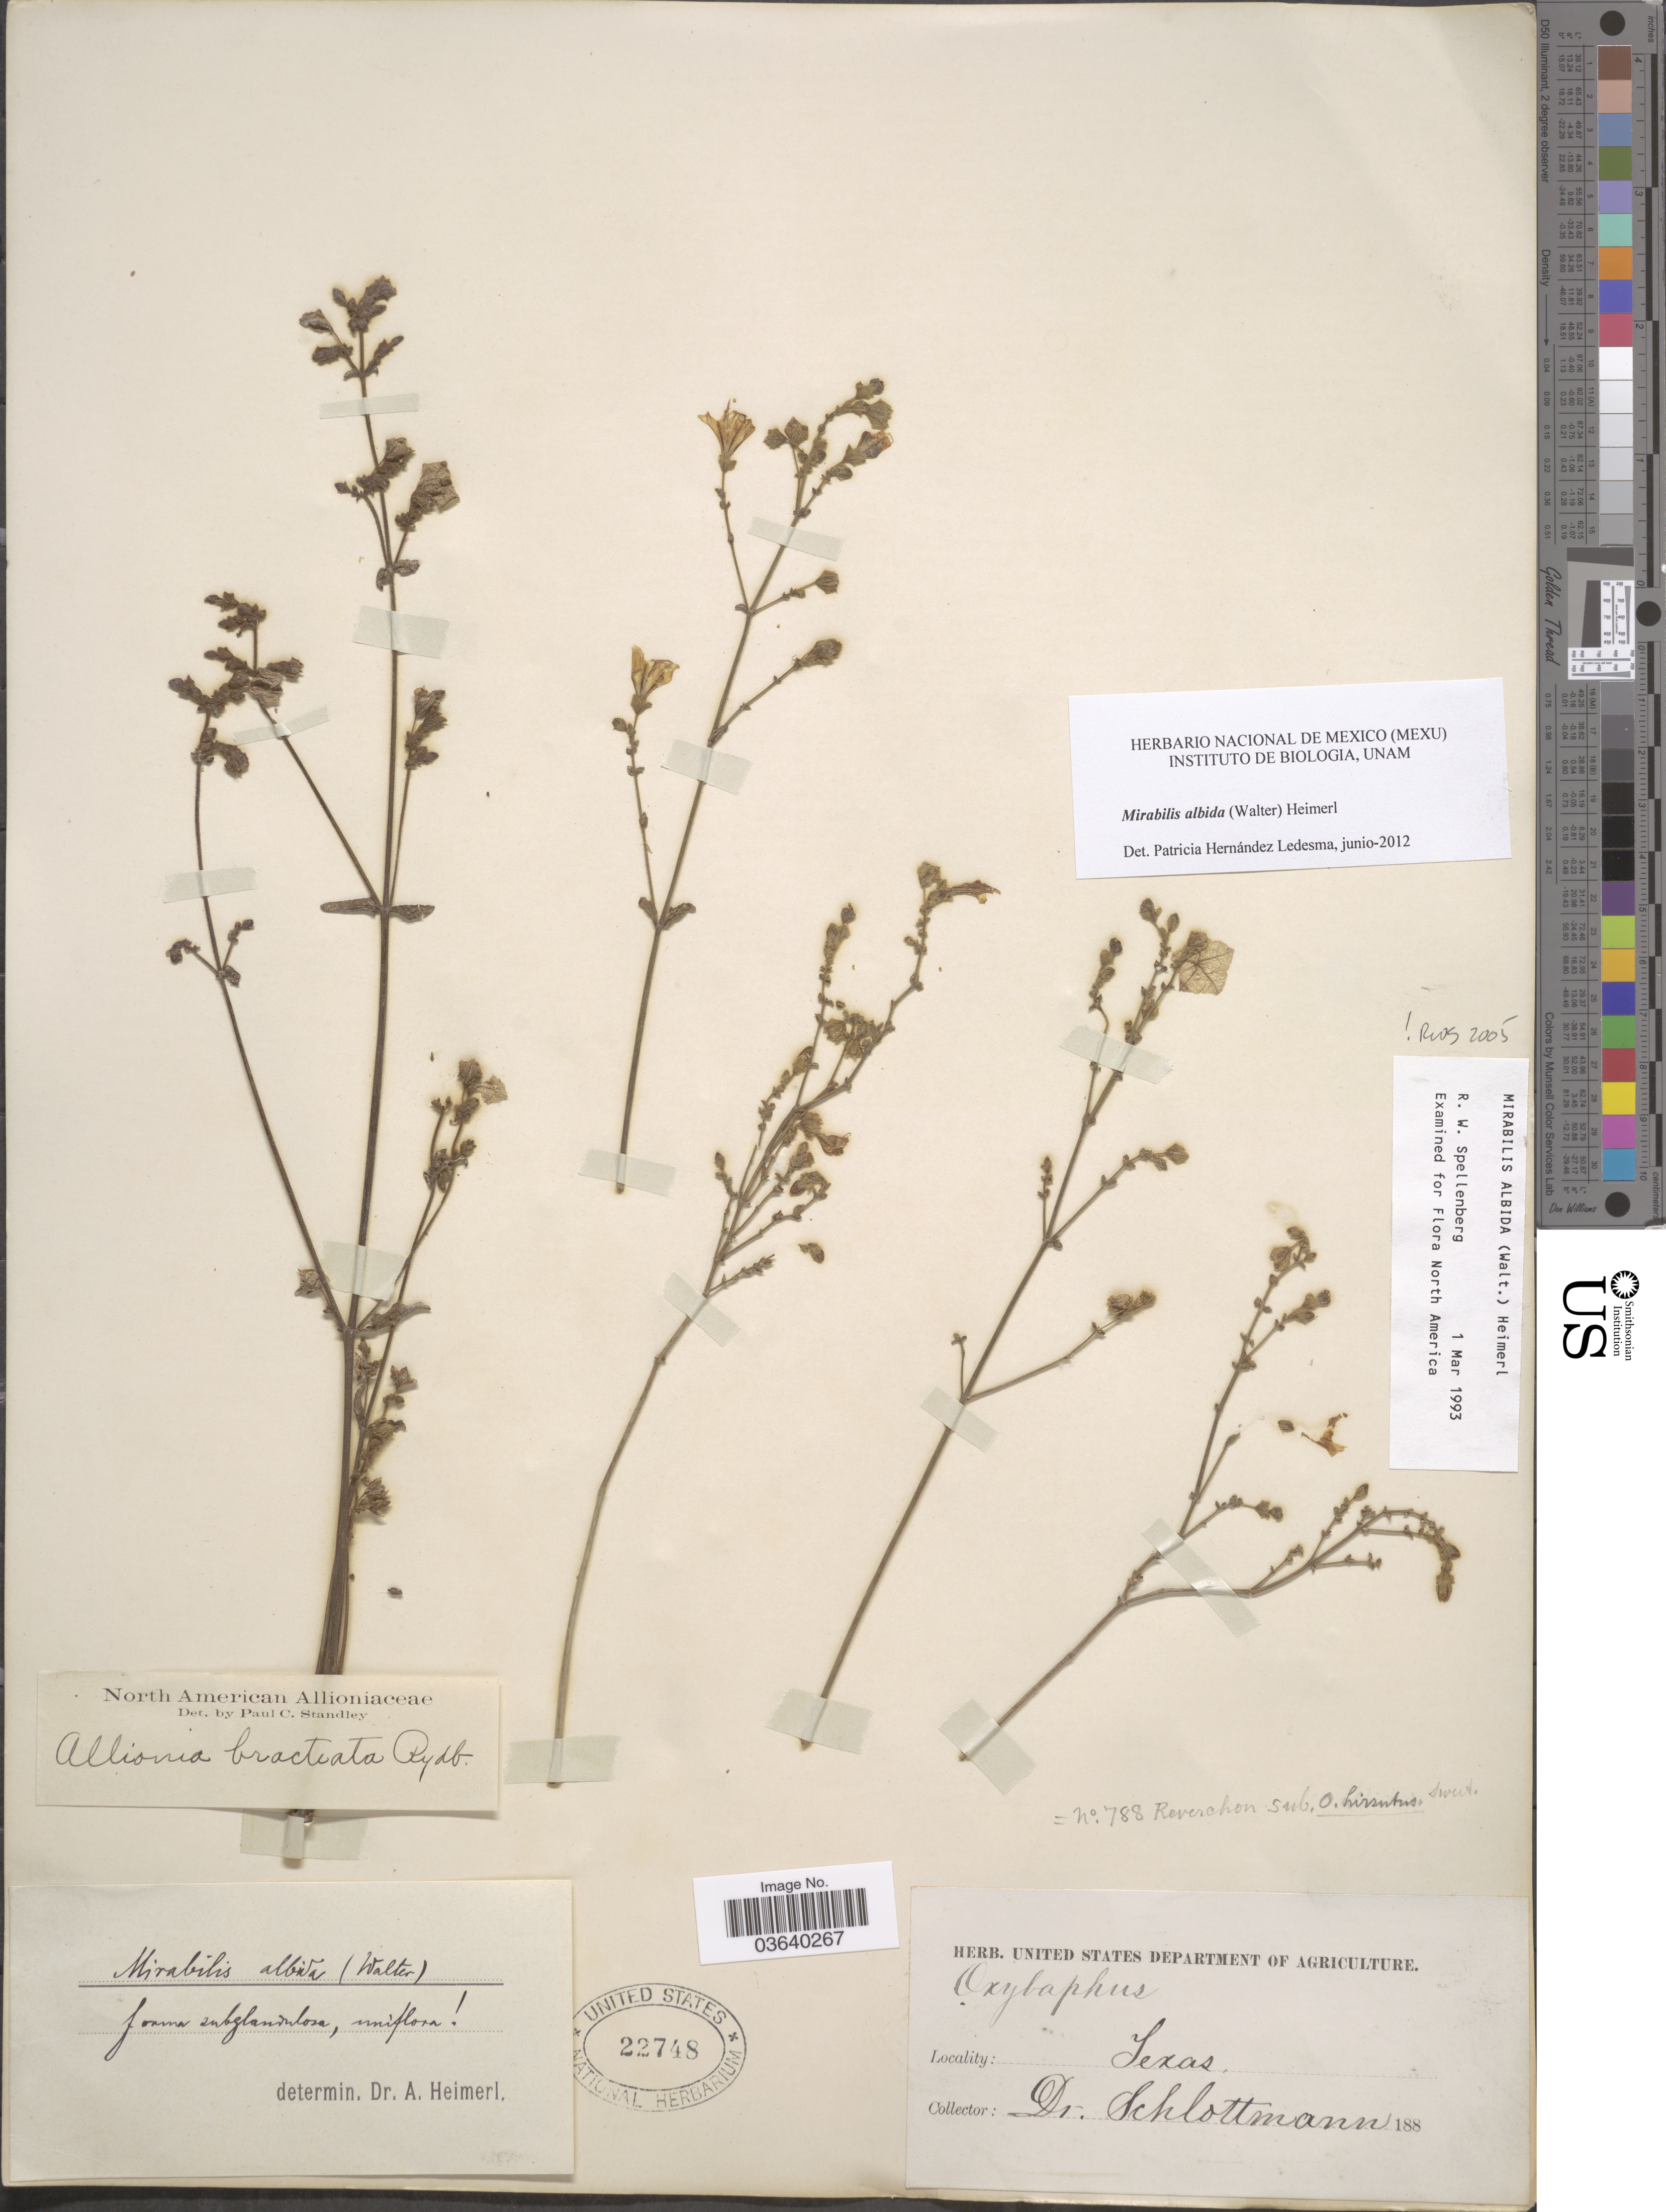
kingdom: Plantae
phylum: Tracheophyta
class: Magnoliopsida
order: Caryophyllales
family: Nyctaginaceae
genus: Mirabilis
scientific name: Mirabilis albida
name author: (Walter) Heimerl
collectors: -. Schlottmann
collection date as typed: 188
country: United States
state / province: Texas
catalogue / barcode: US 22748